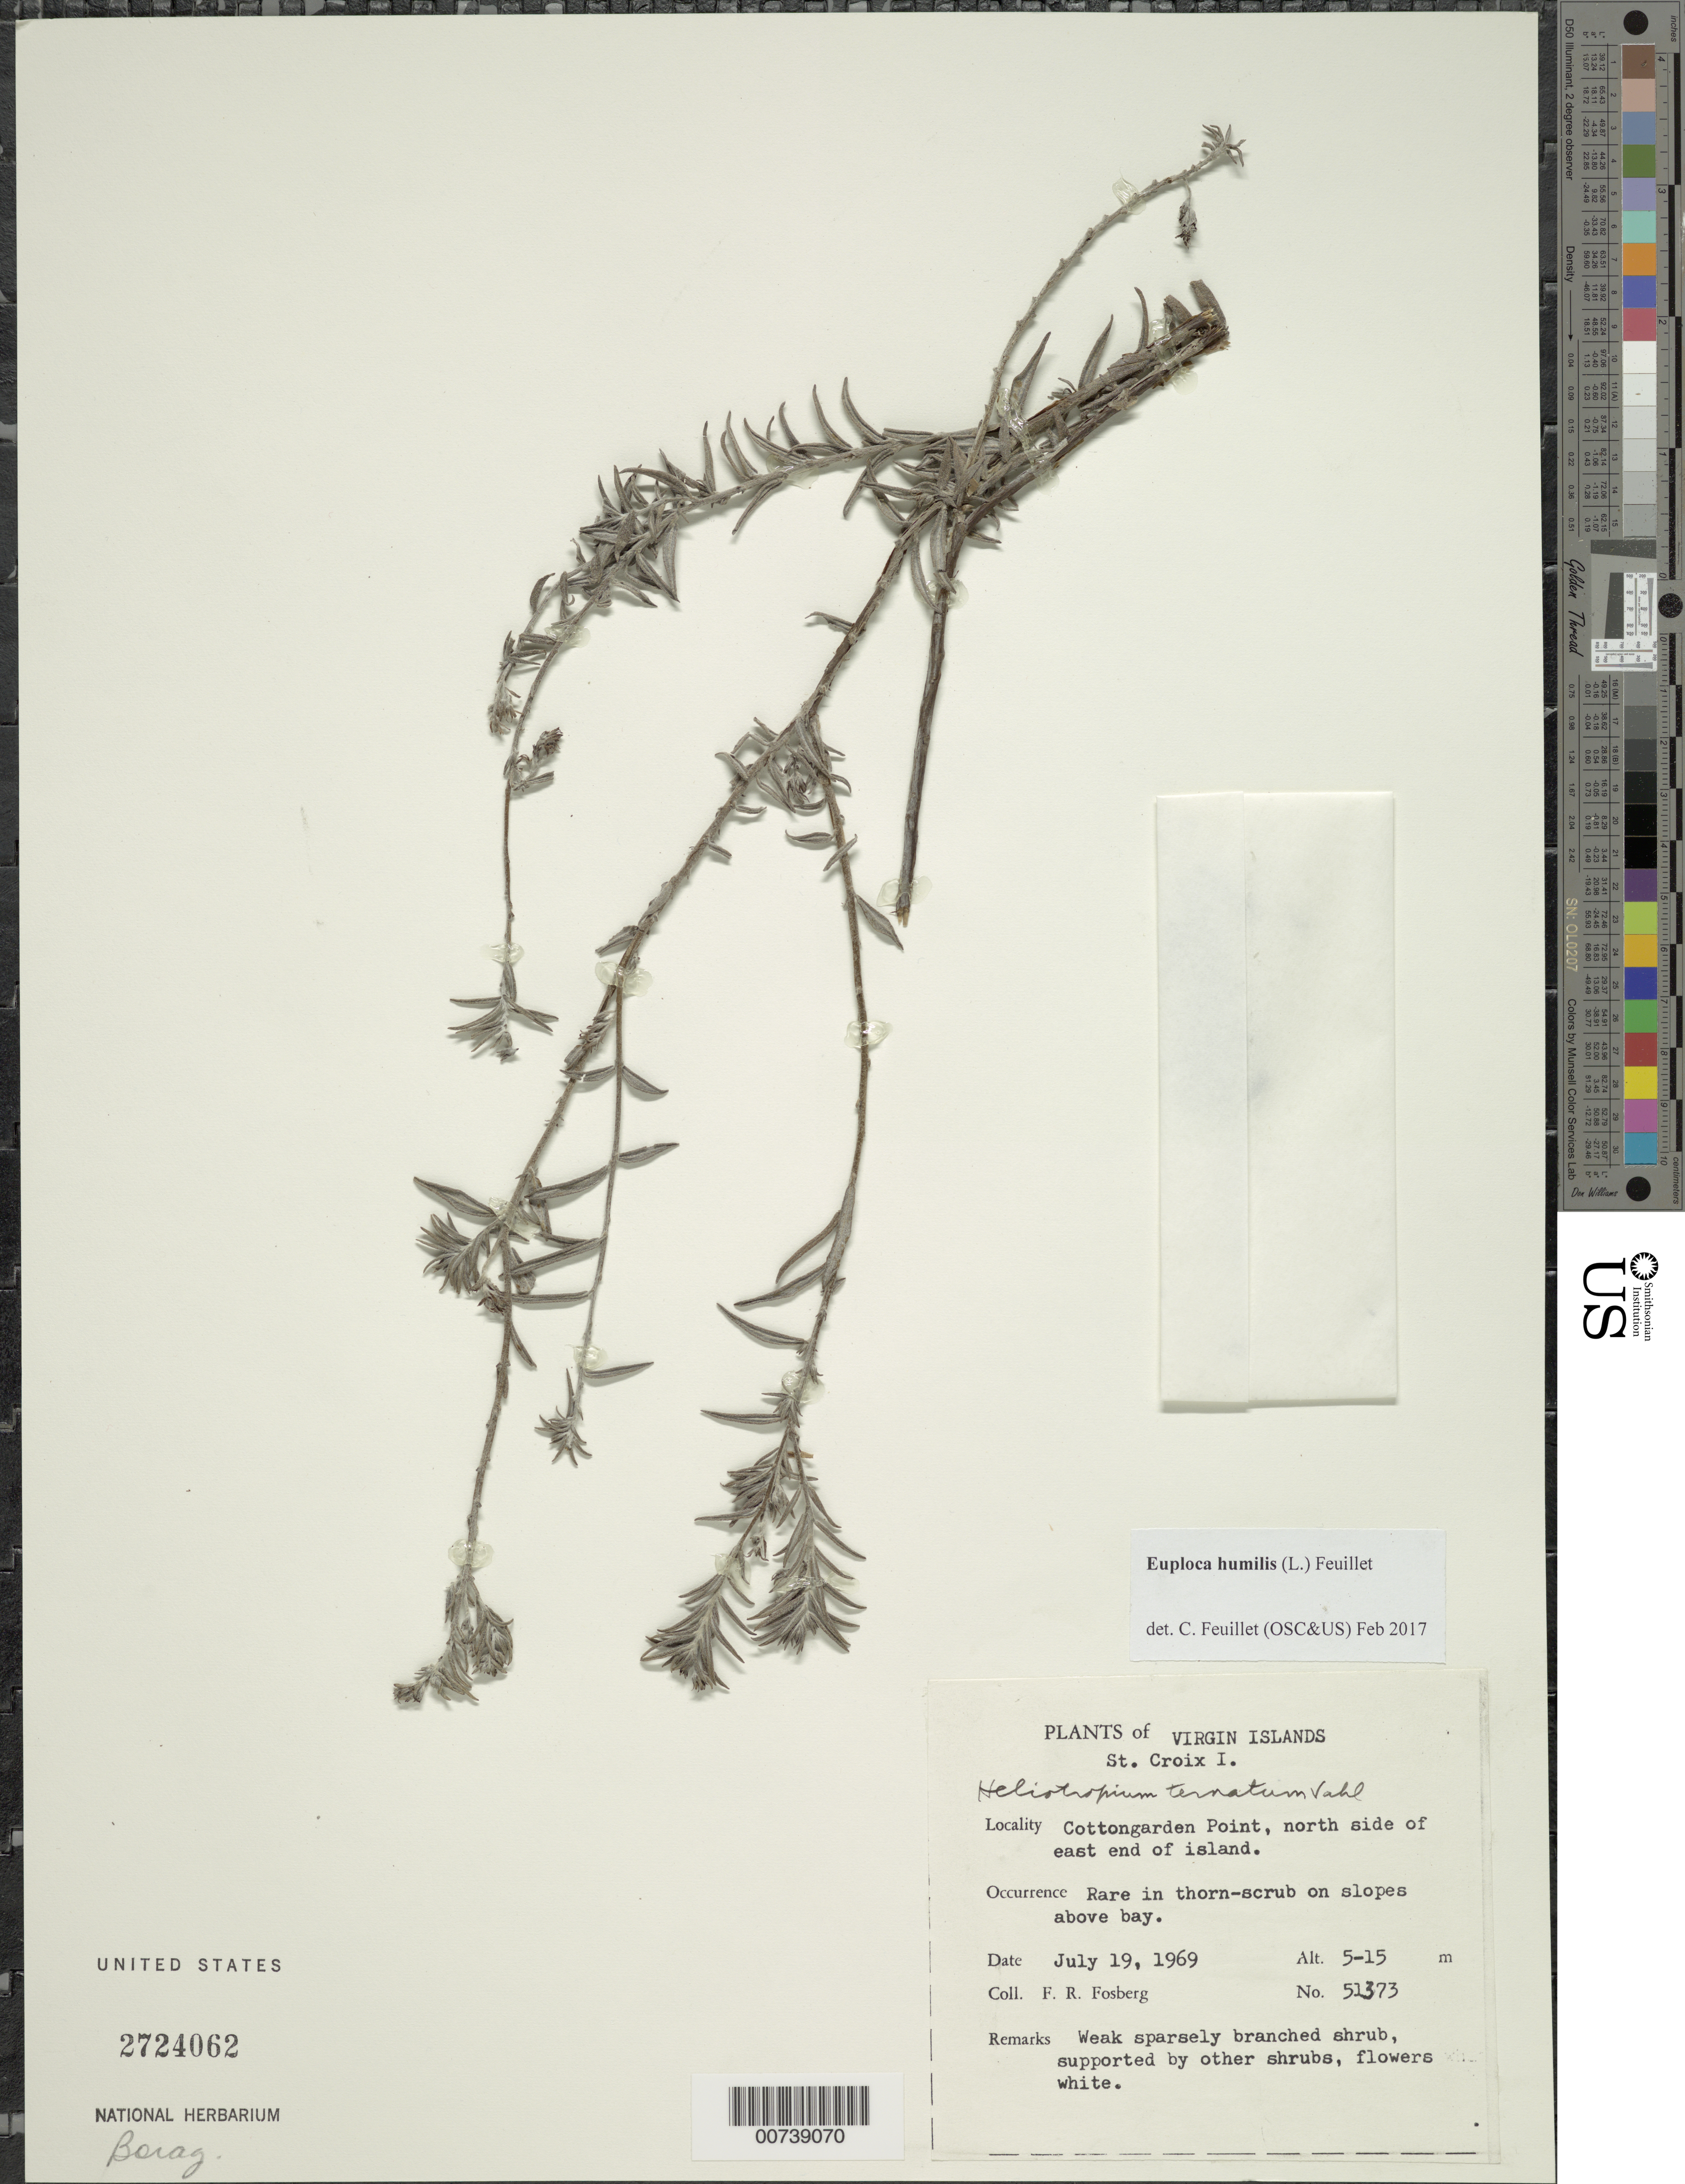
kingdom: Plantae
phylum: Tracheophyta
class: Magnoliopsida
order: Boraginales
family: Heliotropiaceae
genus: Euploca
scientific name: Euploca humilis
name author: (L.) Feuillet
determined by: Feuillet, C.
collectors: F. R. Fosberg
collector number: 51373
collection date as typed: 19 Jul 1969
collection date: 1969-07-19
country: U.S. Virgin Islands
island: St. Croix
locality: Cottongarden Point, N side of east end of island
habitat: Rare in thorn scrub on slopes above bay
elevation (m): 5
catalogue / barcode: US 2724062